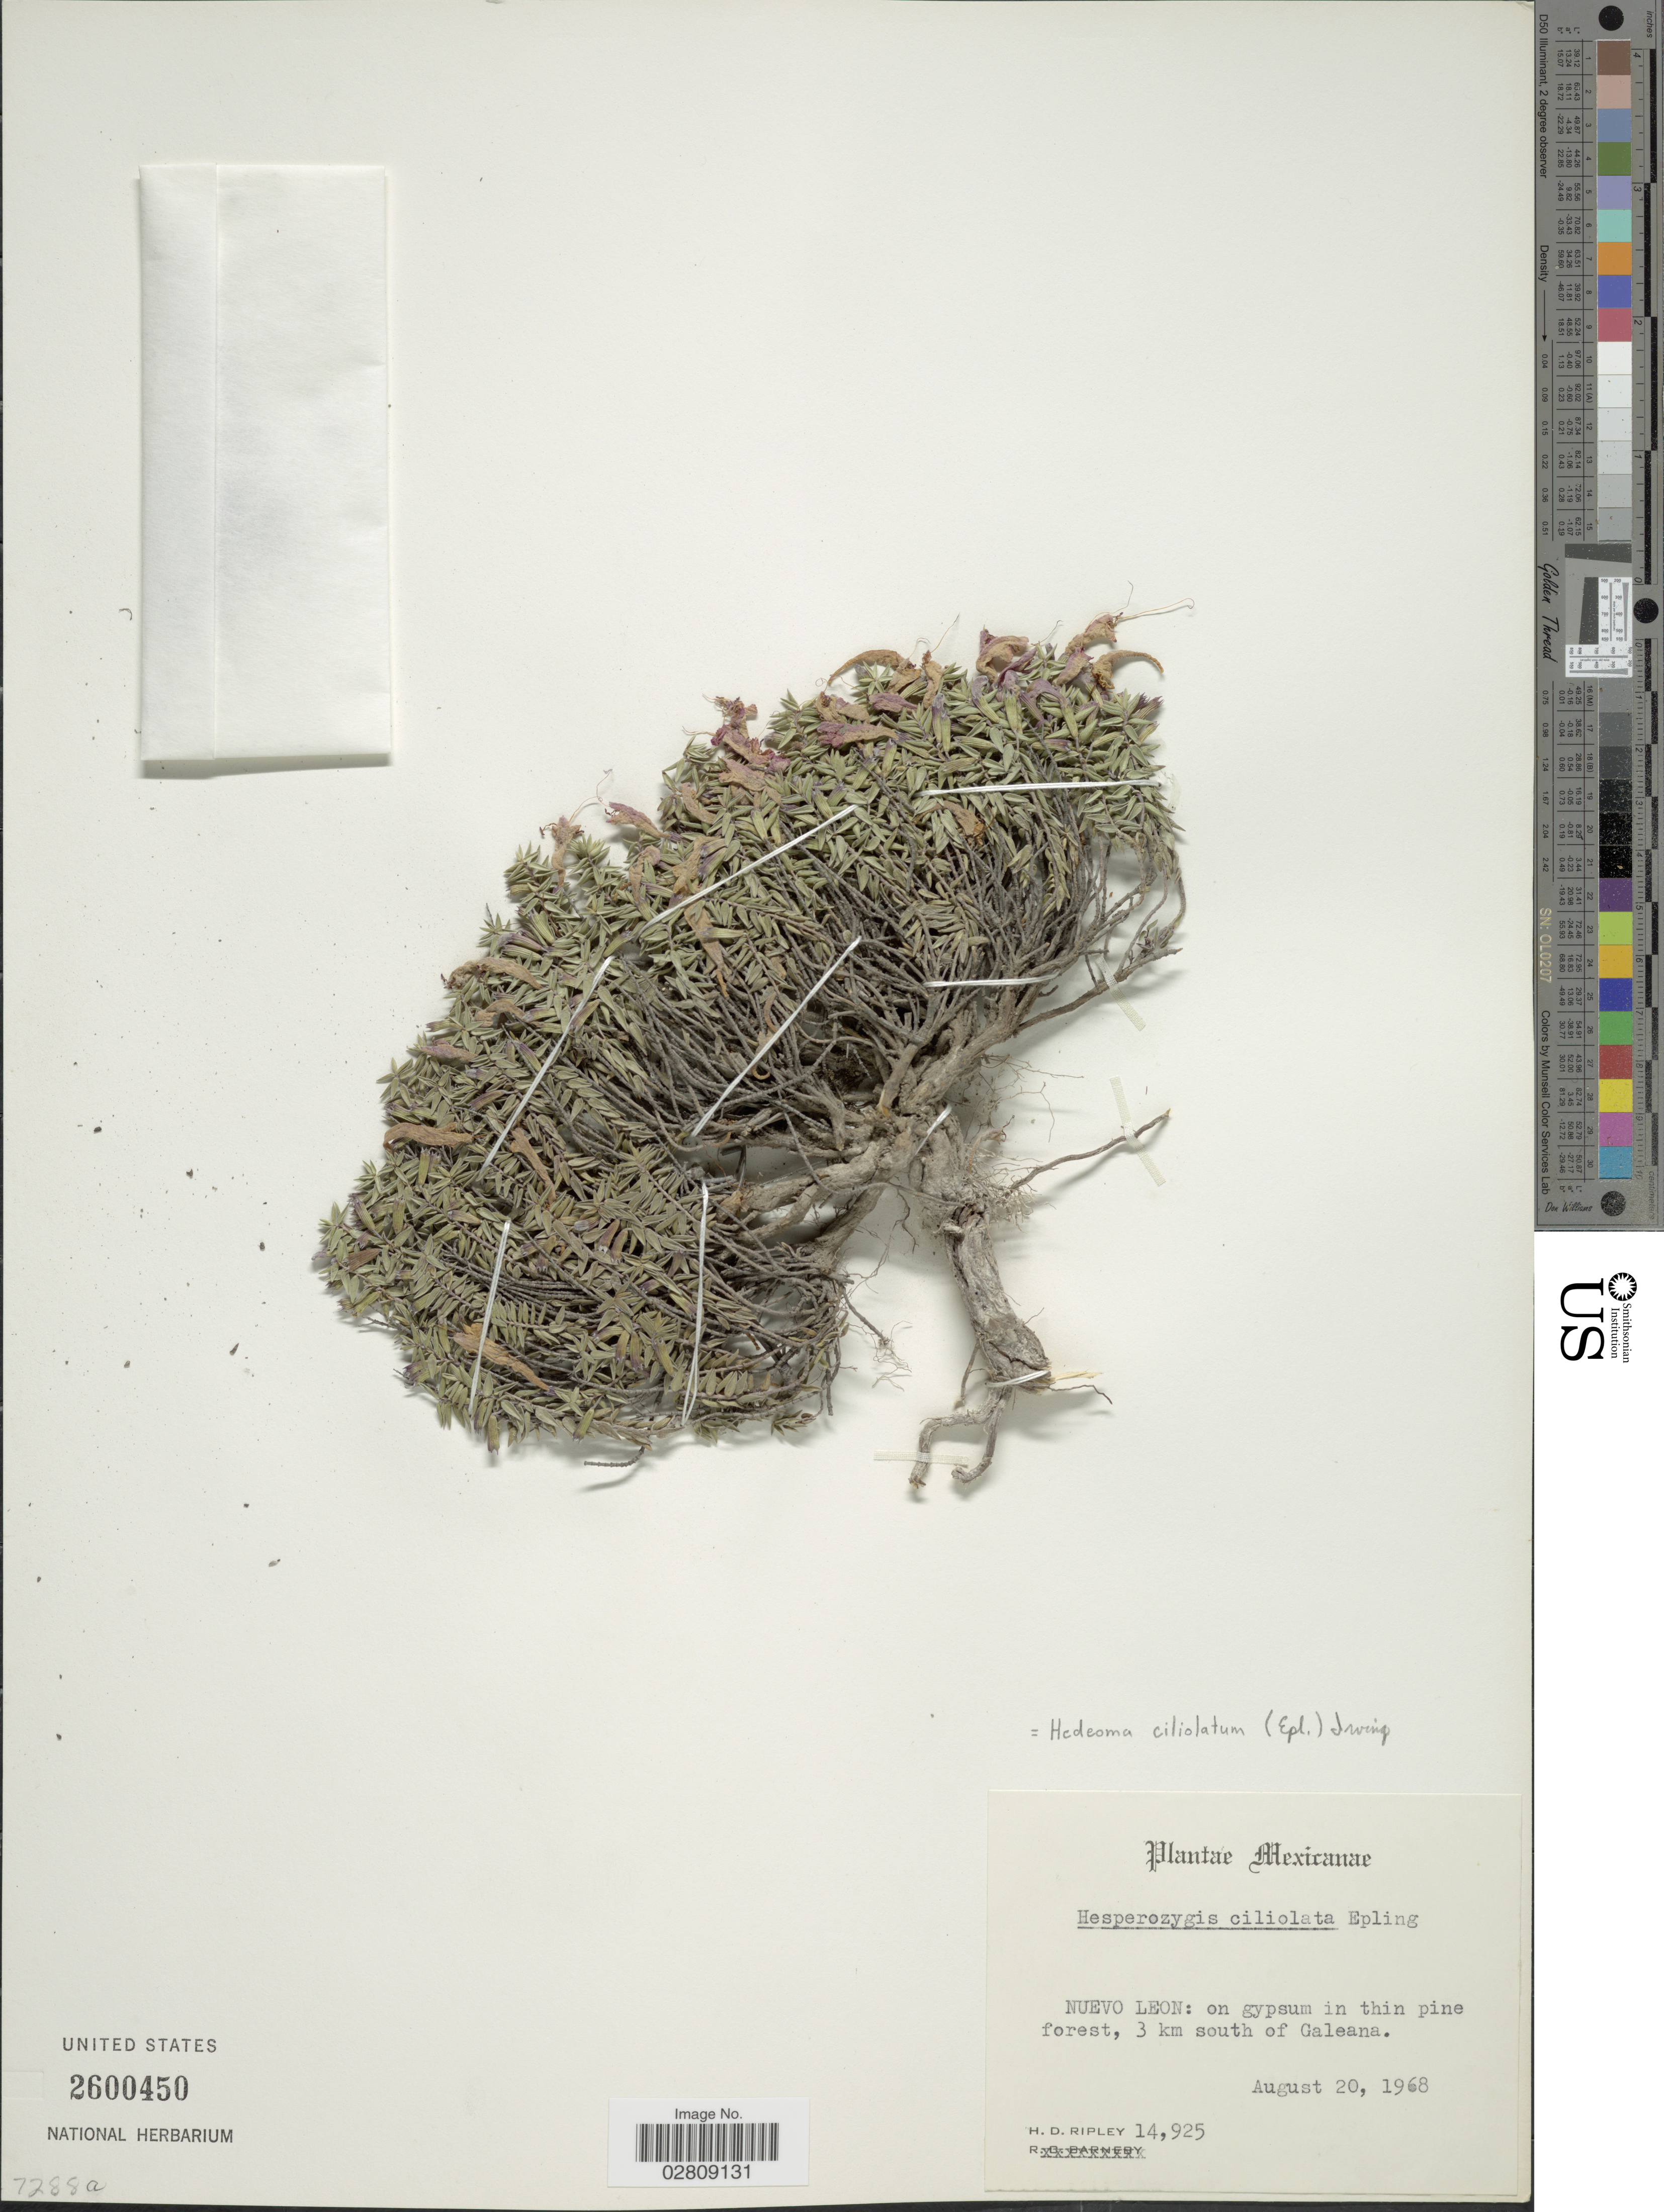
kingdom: Plantae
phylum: Tracheophyta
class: Magnoliopsida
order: Lamiales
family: Lamiaceae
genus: Hedeoma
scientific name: Hedeoma ciliolata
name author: (R.S. Irving) Epling & W.S. Stewart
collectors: H. Ripley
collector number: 14925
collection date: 1968-08-20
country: Mexico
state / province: Nuevo León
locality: On gypsum in thin pine forest, 3 km south of Galeana.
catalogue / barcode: US 2600450